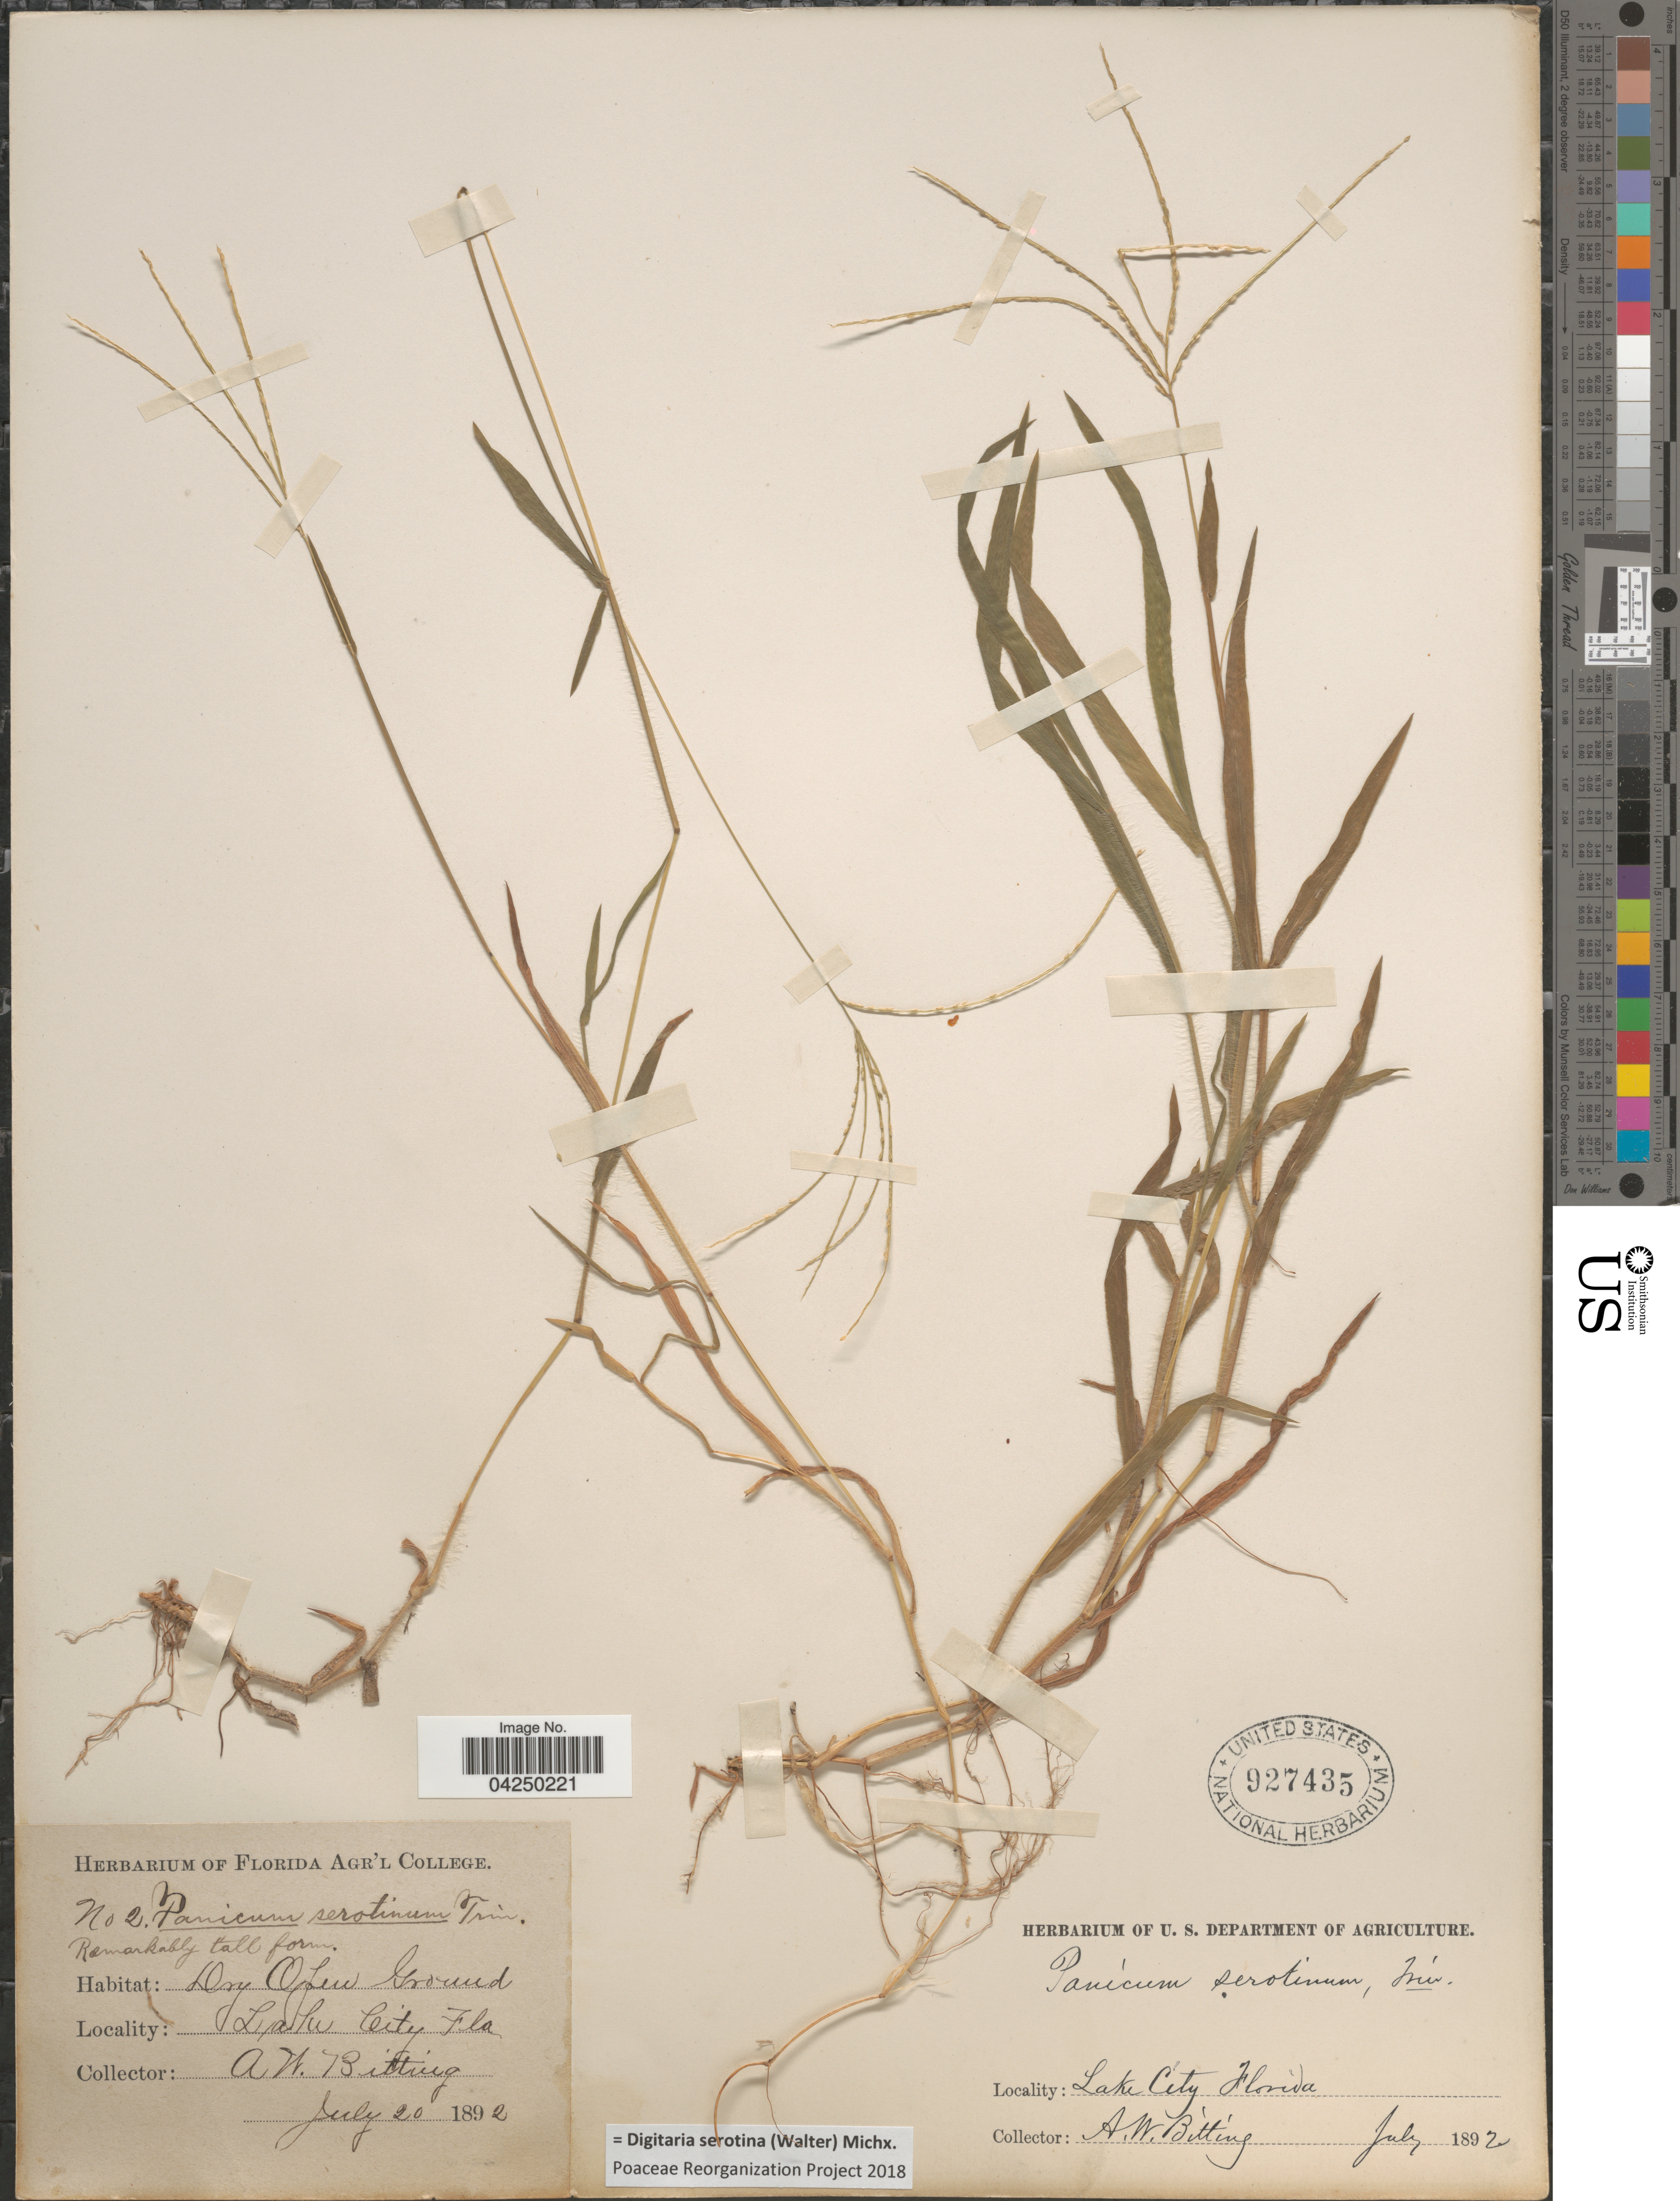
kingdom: Plantae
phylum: Tracheophyta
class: Liliopsida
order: Poales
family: Poaceae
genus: Digitaria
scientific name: Digitaria serotina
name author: (Walter) Michx.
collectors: A. Bitting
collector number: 2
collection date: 1892-07-20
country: United States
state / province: Florida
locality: Dry Open Ground. Lake City.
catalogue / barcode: US 927435